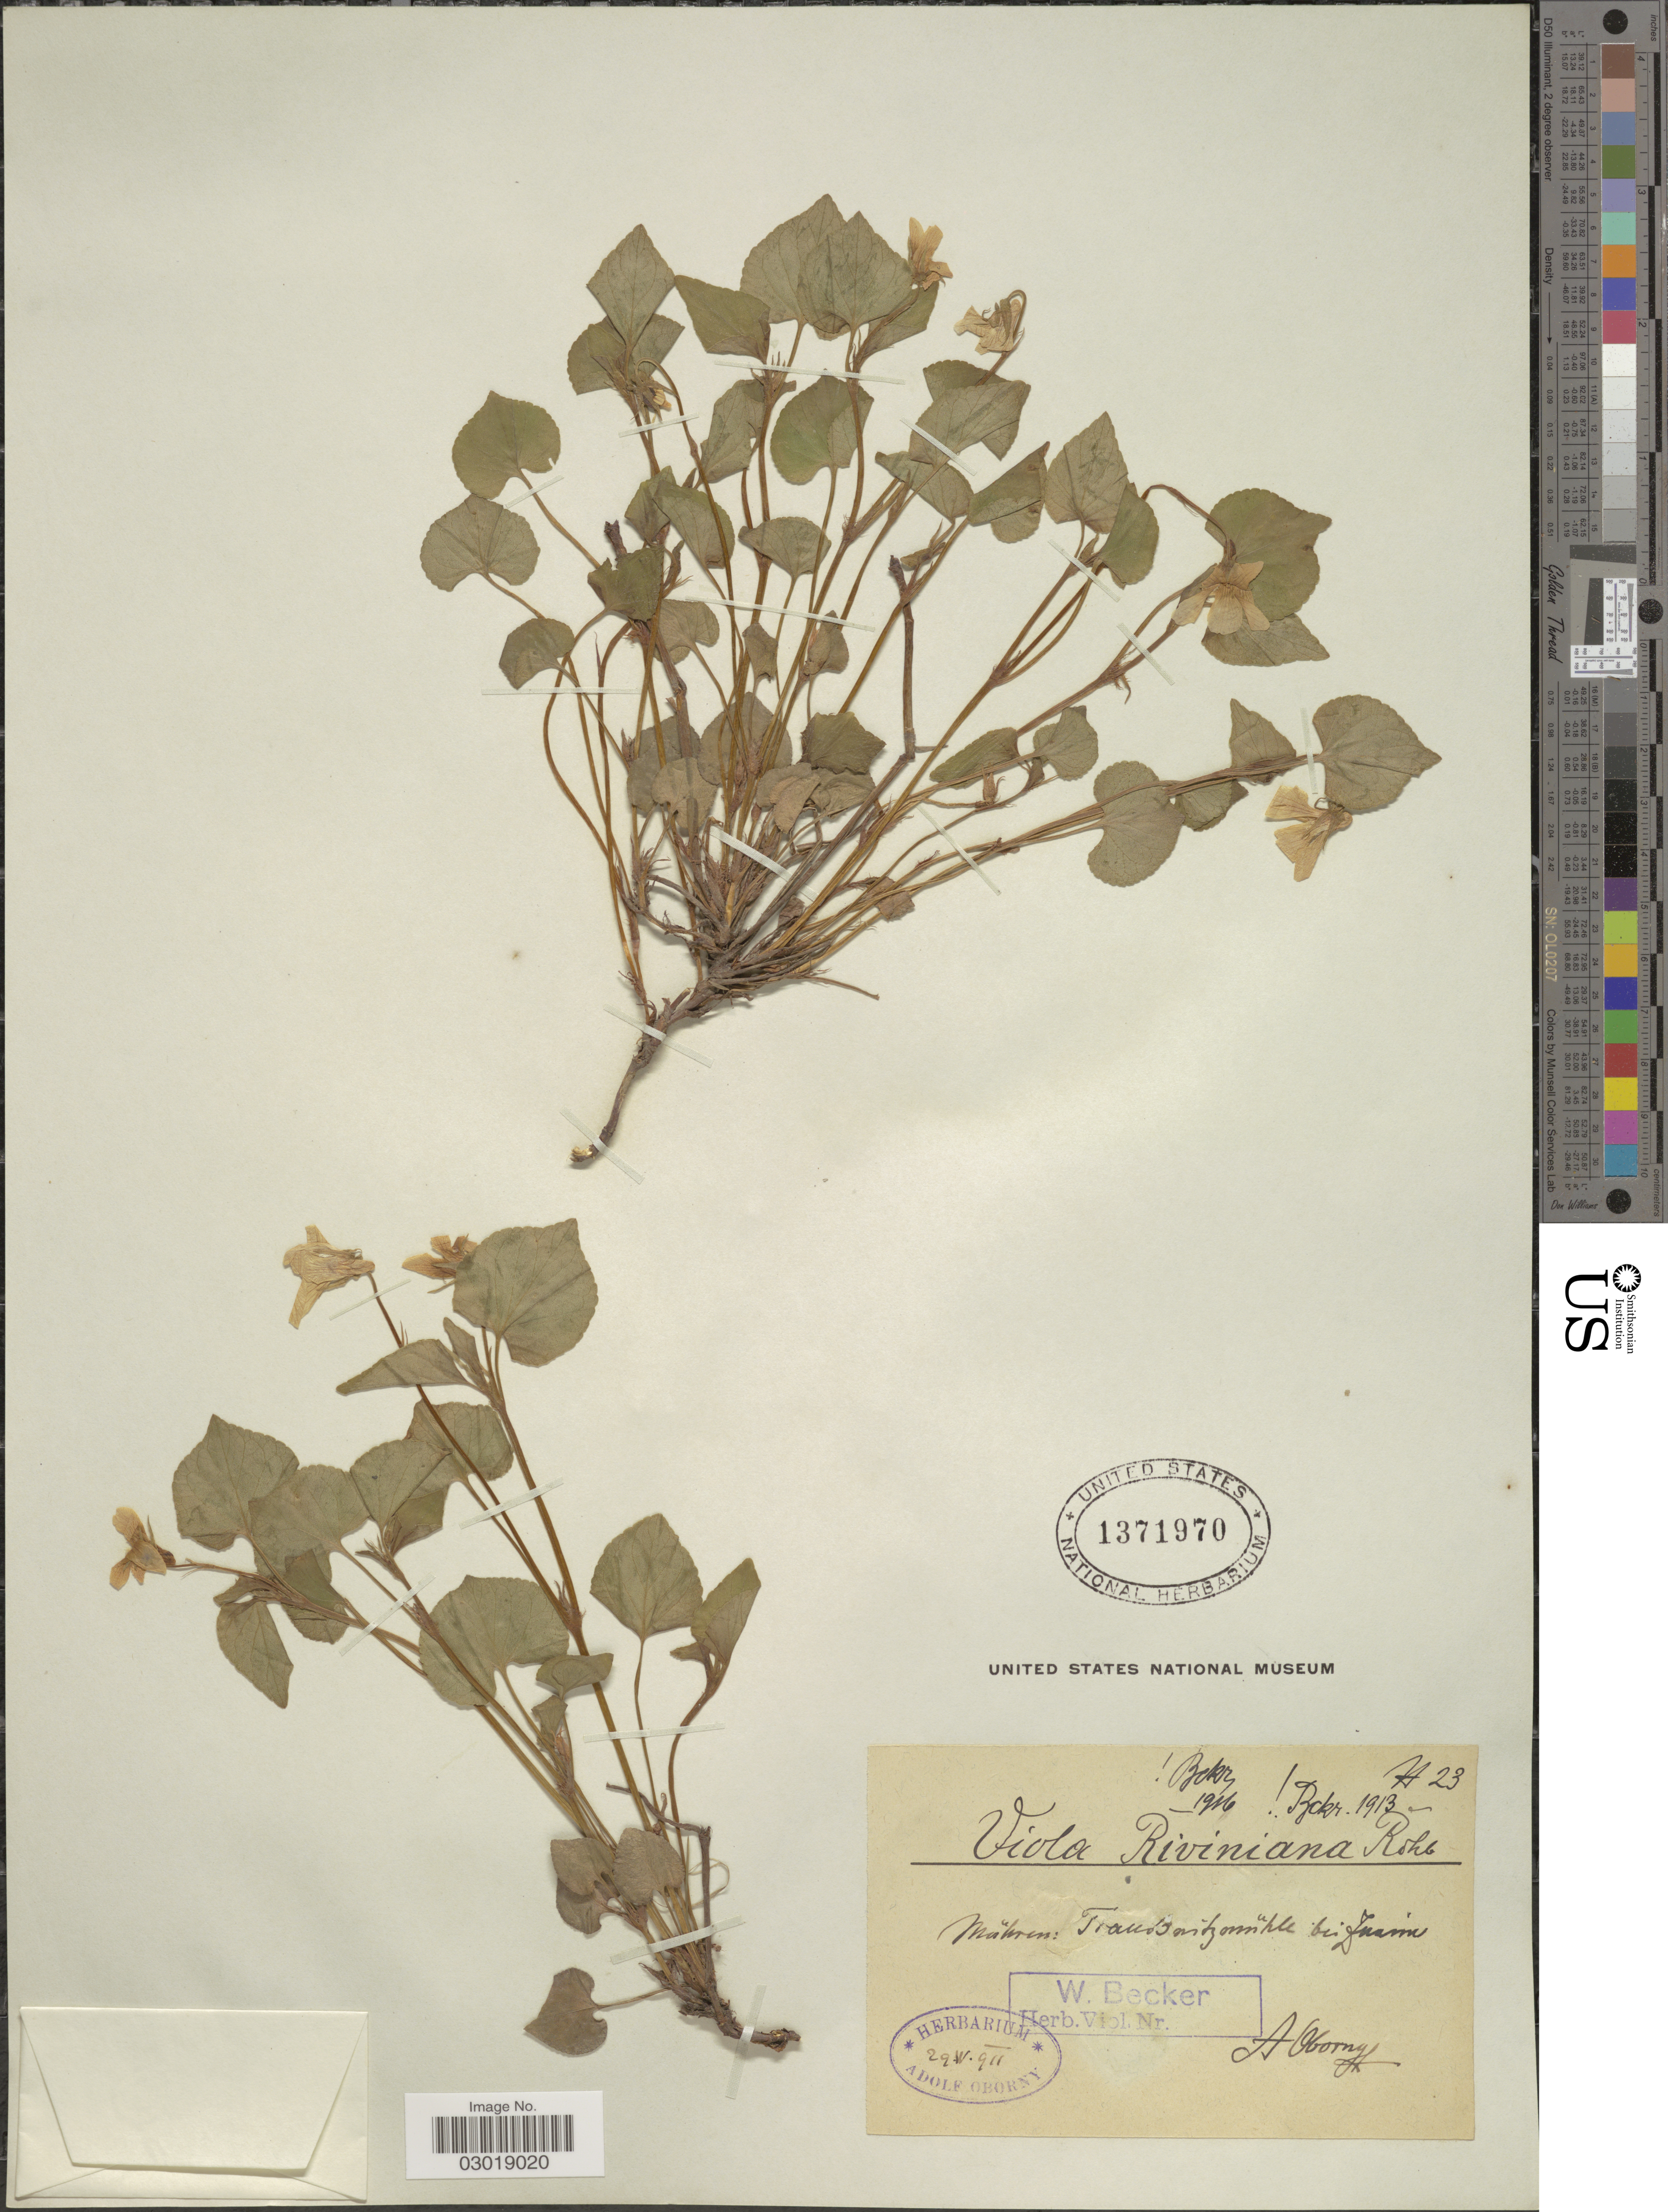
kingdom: Plantae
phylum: Tracheophyta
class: Magnoliopsida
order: Malpighiales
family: Violaceae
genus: Viola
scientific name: Viola riviniana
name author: Rchb.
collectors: A. Oborny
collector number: H23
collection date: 1911-04-29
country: Czechia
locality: Mähren: Trandsaritzomïhll [interpreted] bei Znaim.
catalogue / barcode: US 1371970